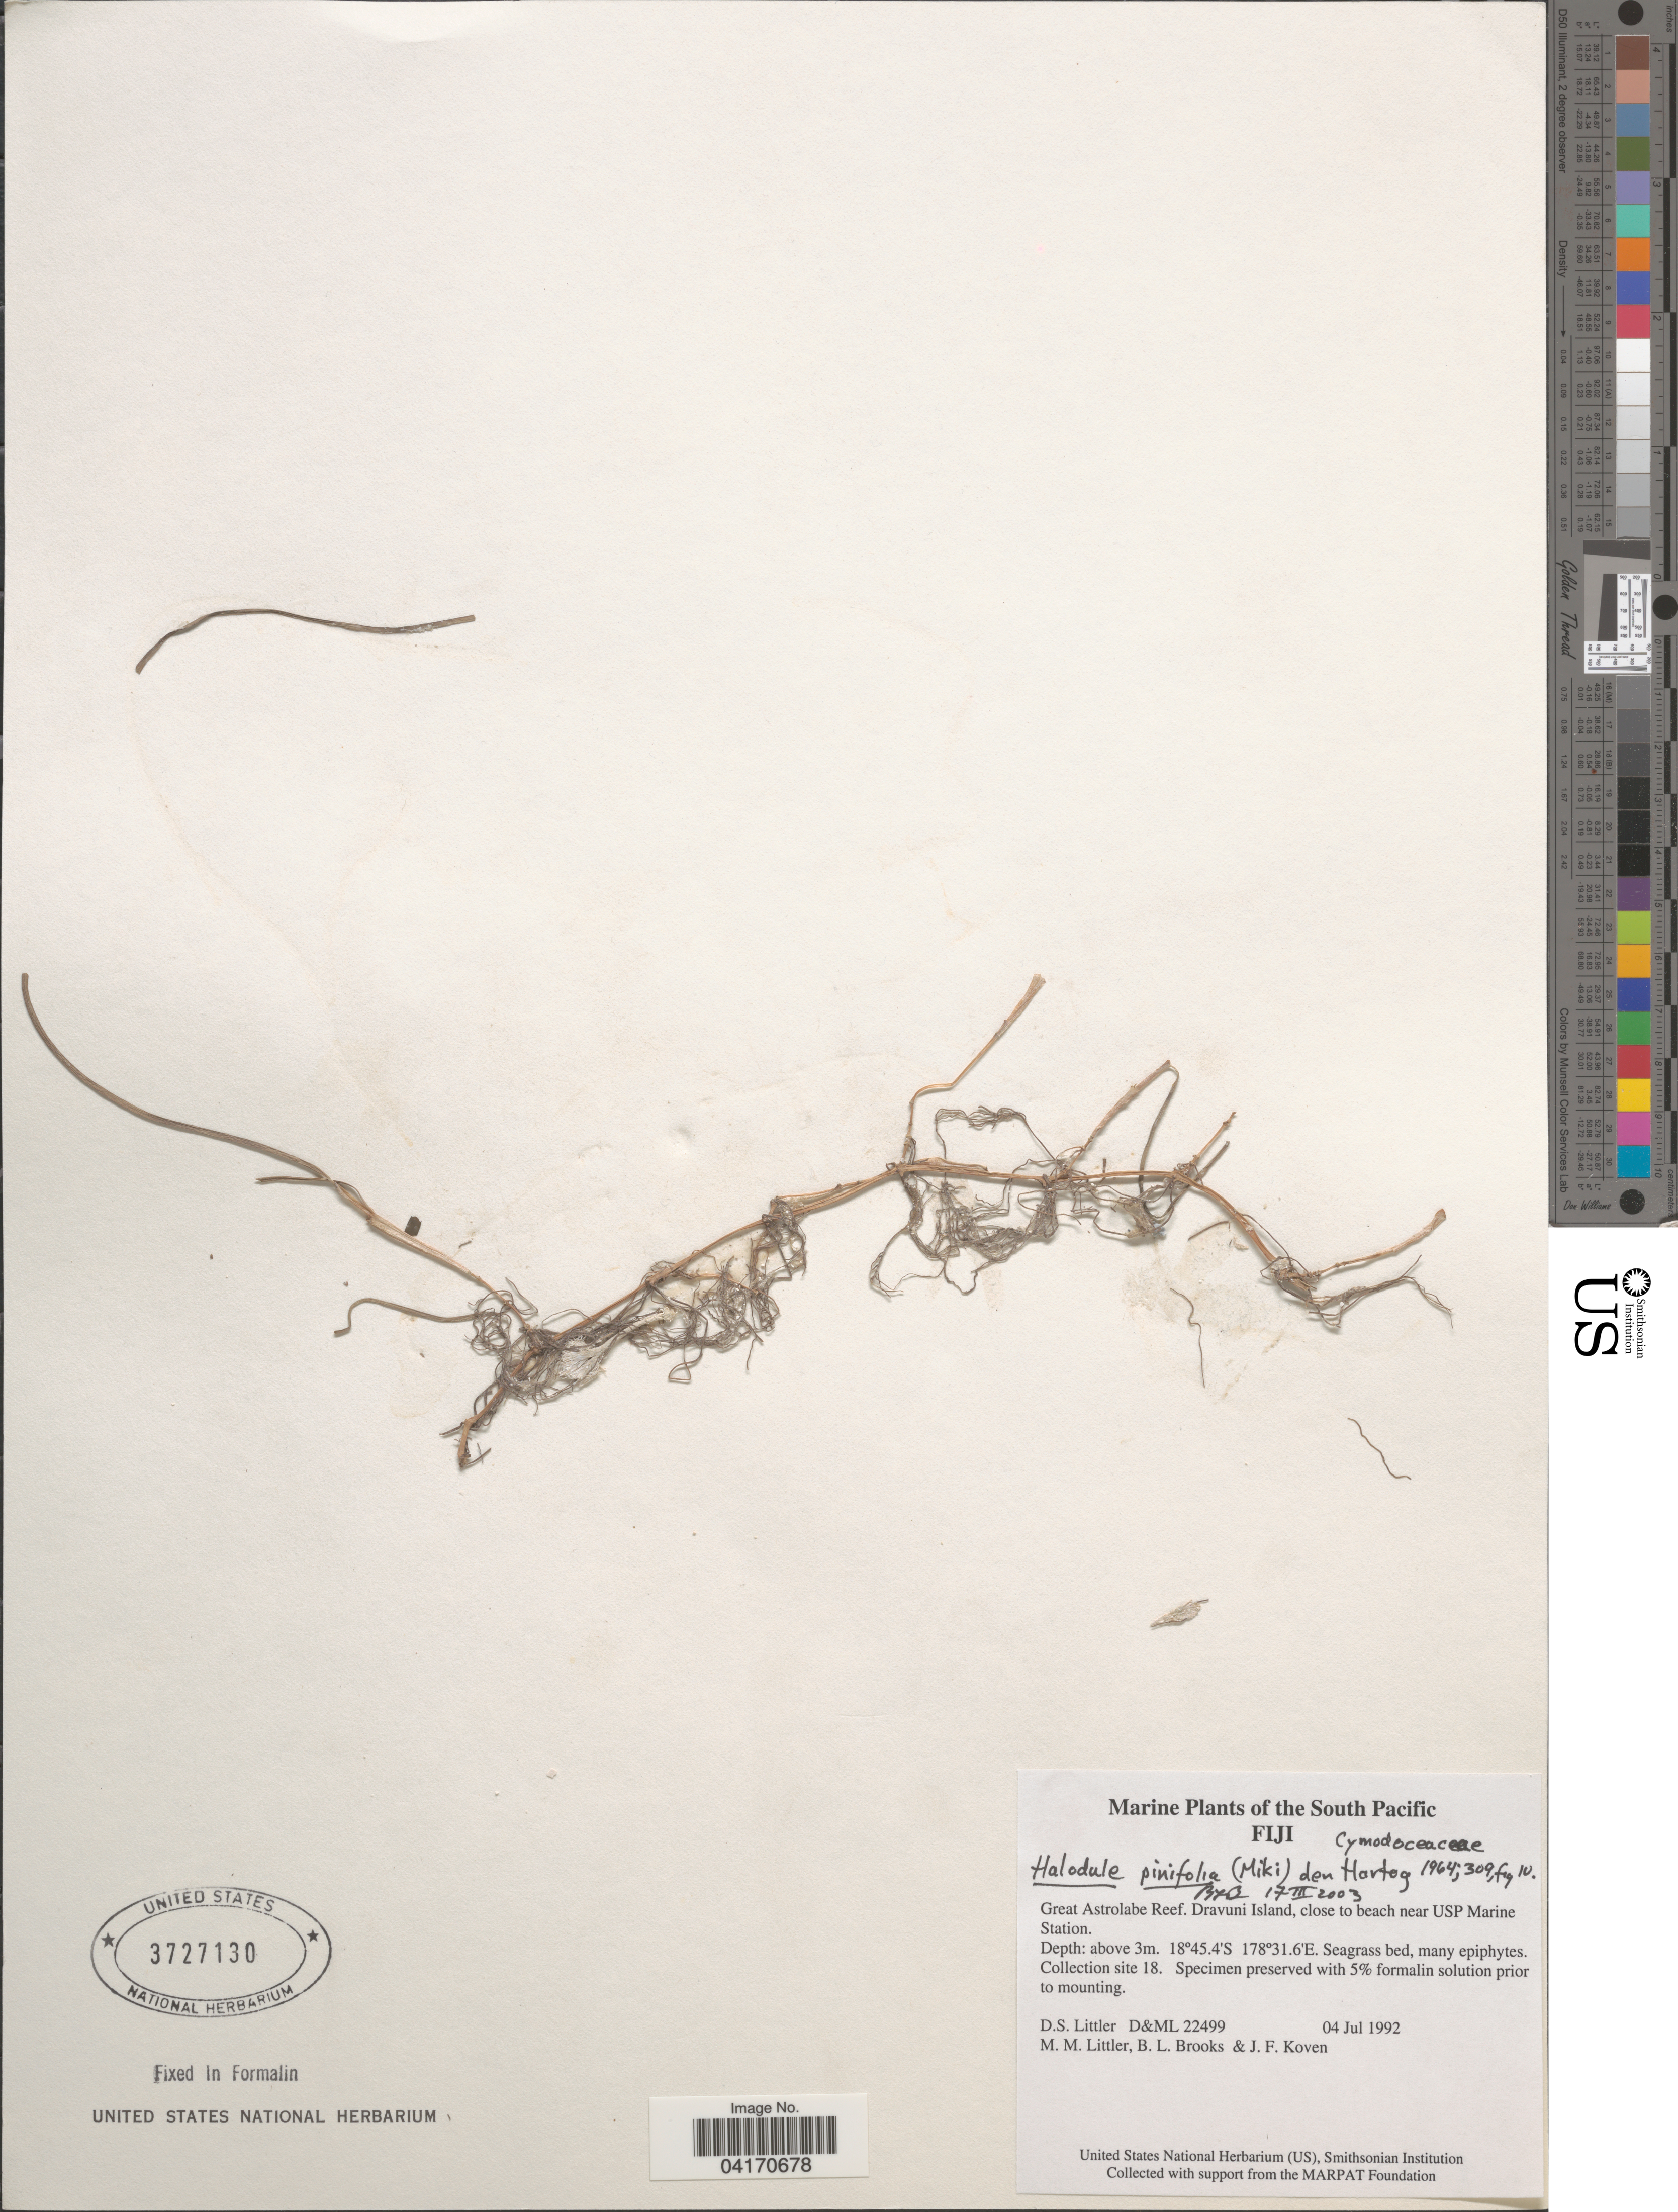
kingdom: Plantae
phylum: Tracheophyta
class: Liliopsida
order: Alismatales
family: Cymodoceaceae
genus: Halodule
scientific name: Halodule pinifolia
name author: (Miki) Hartog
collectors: D. S. Littler, B. Brooks & J. Koven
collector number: D&ML 22499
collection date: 1992-07-04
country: Fiji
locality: The South Pacific. Great Astrolabe Reef. Dravuni Island, close to beach near USP Marine Station.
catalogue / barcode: US 3727130